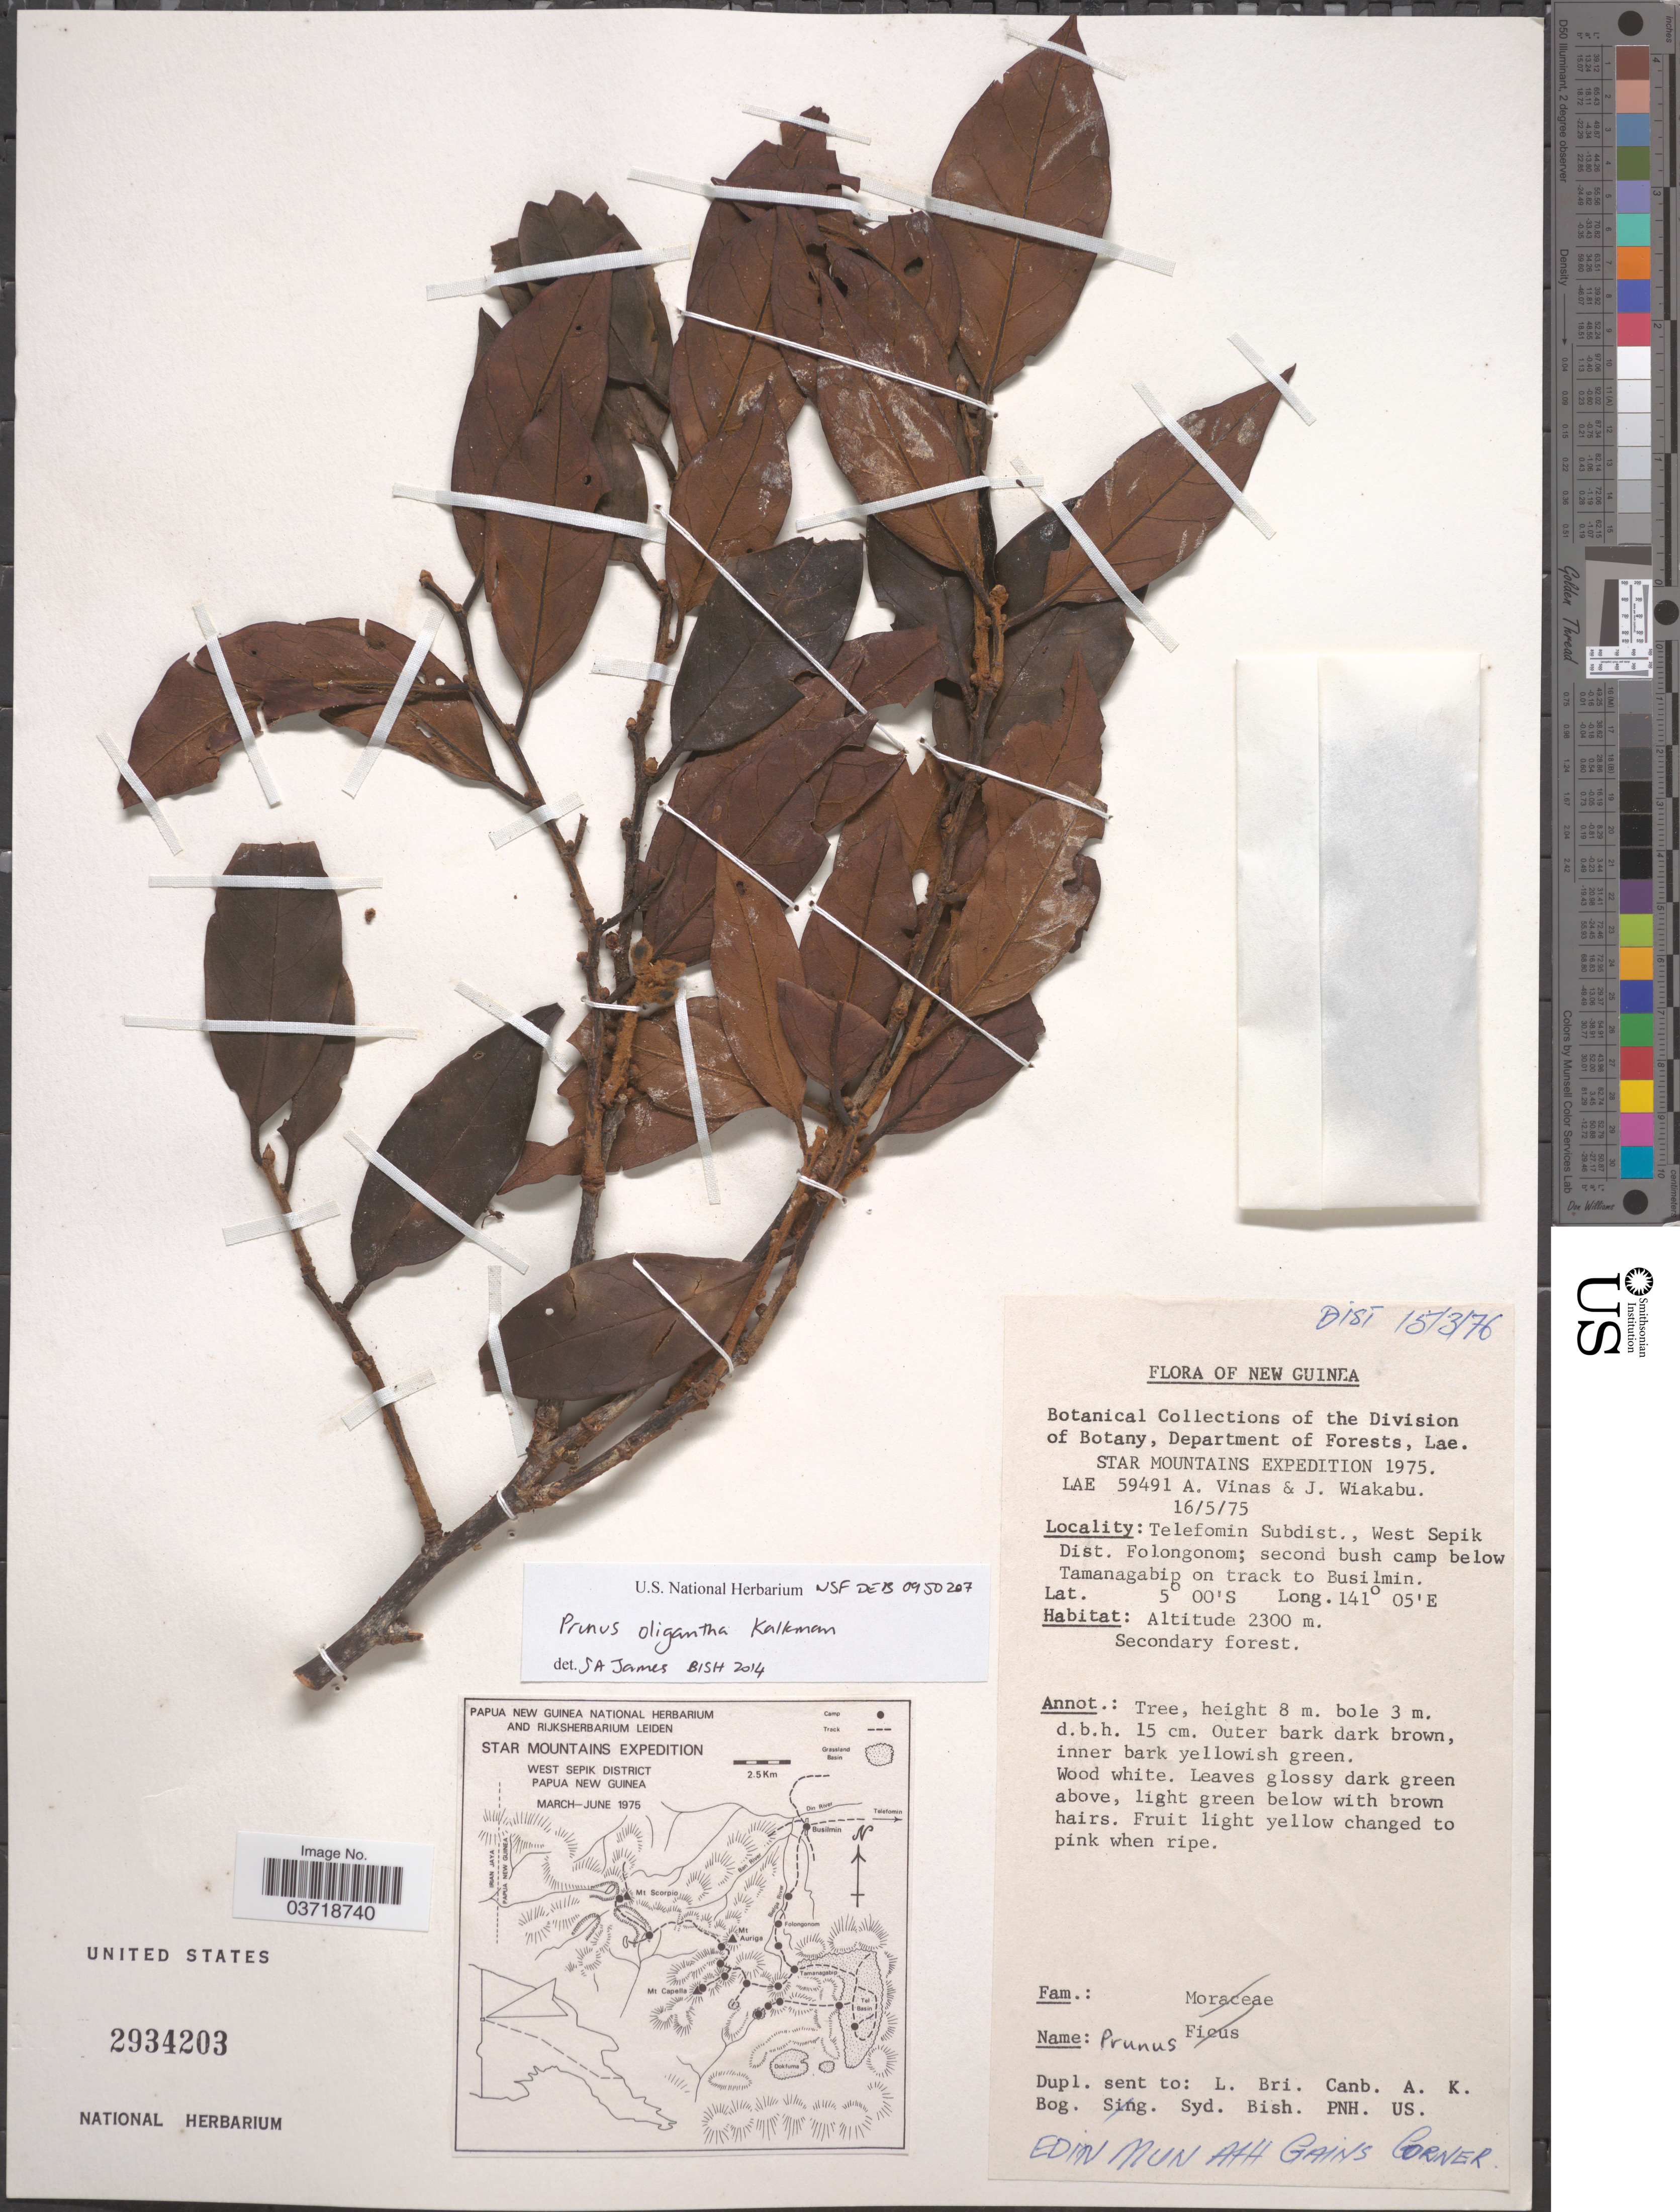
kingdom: Plantae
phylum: Tracheophyta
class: Magnoliopsida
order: Rosales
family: Rosaceae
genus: Prunus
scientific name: Prunus oligantha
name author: Kalkman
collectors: A. Vinas & J. Wiakabu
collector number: LAE 59491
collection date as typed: Transcribed d/m/y: 16/5/75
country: Papua New Guinea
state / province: Sandaun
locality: New Guinea. Telefomin Subdist., West Sepik Dist. Folongonom; second bush camp below Tamanagabip on track to Busilmin.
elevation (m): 2300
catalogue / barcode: US 2934203